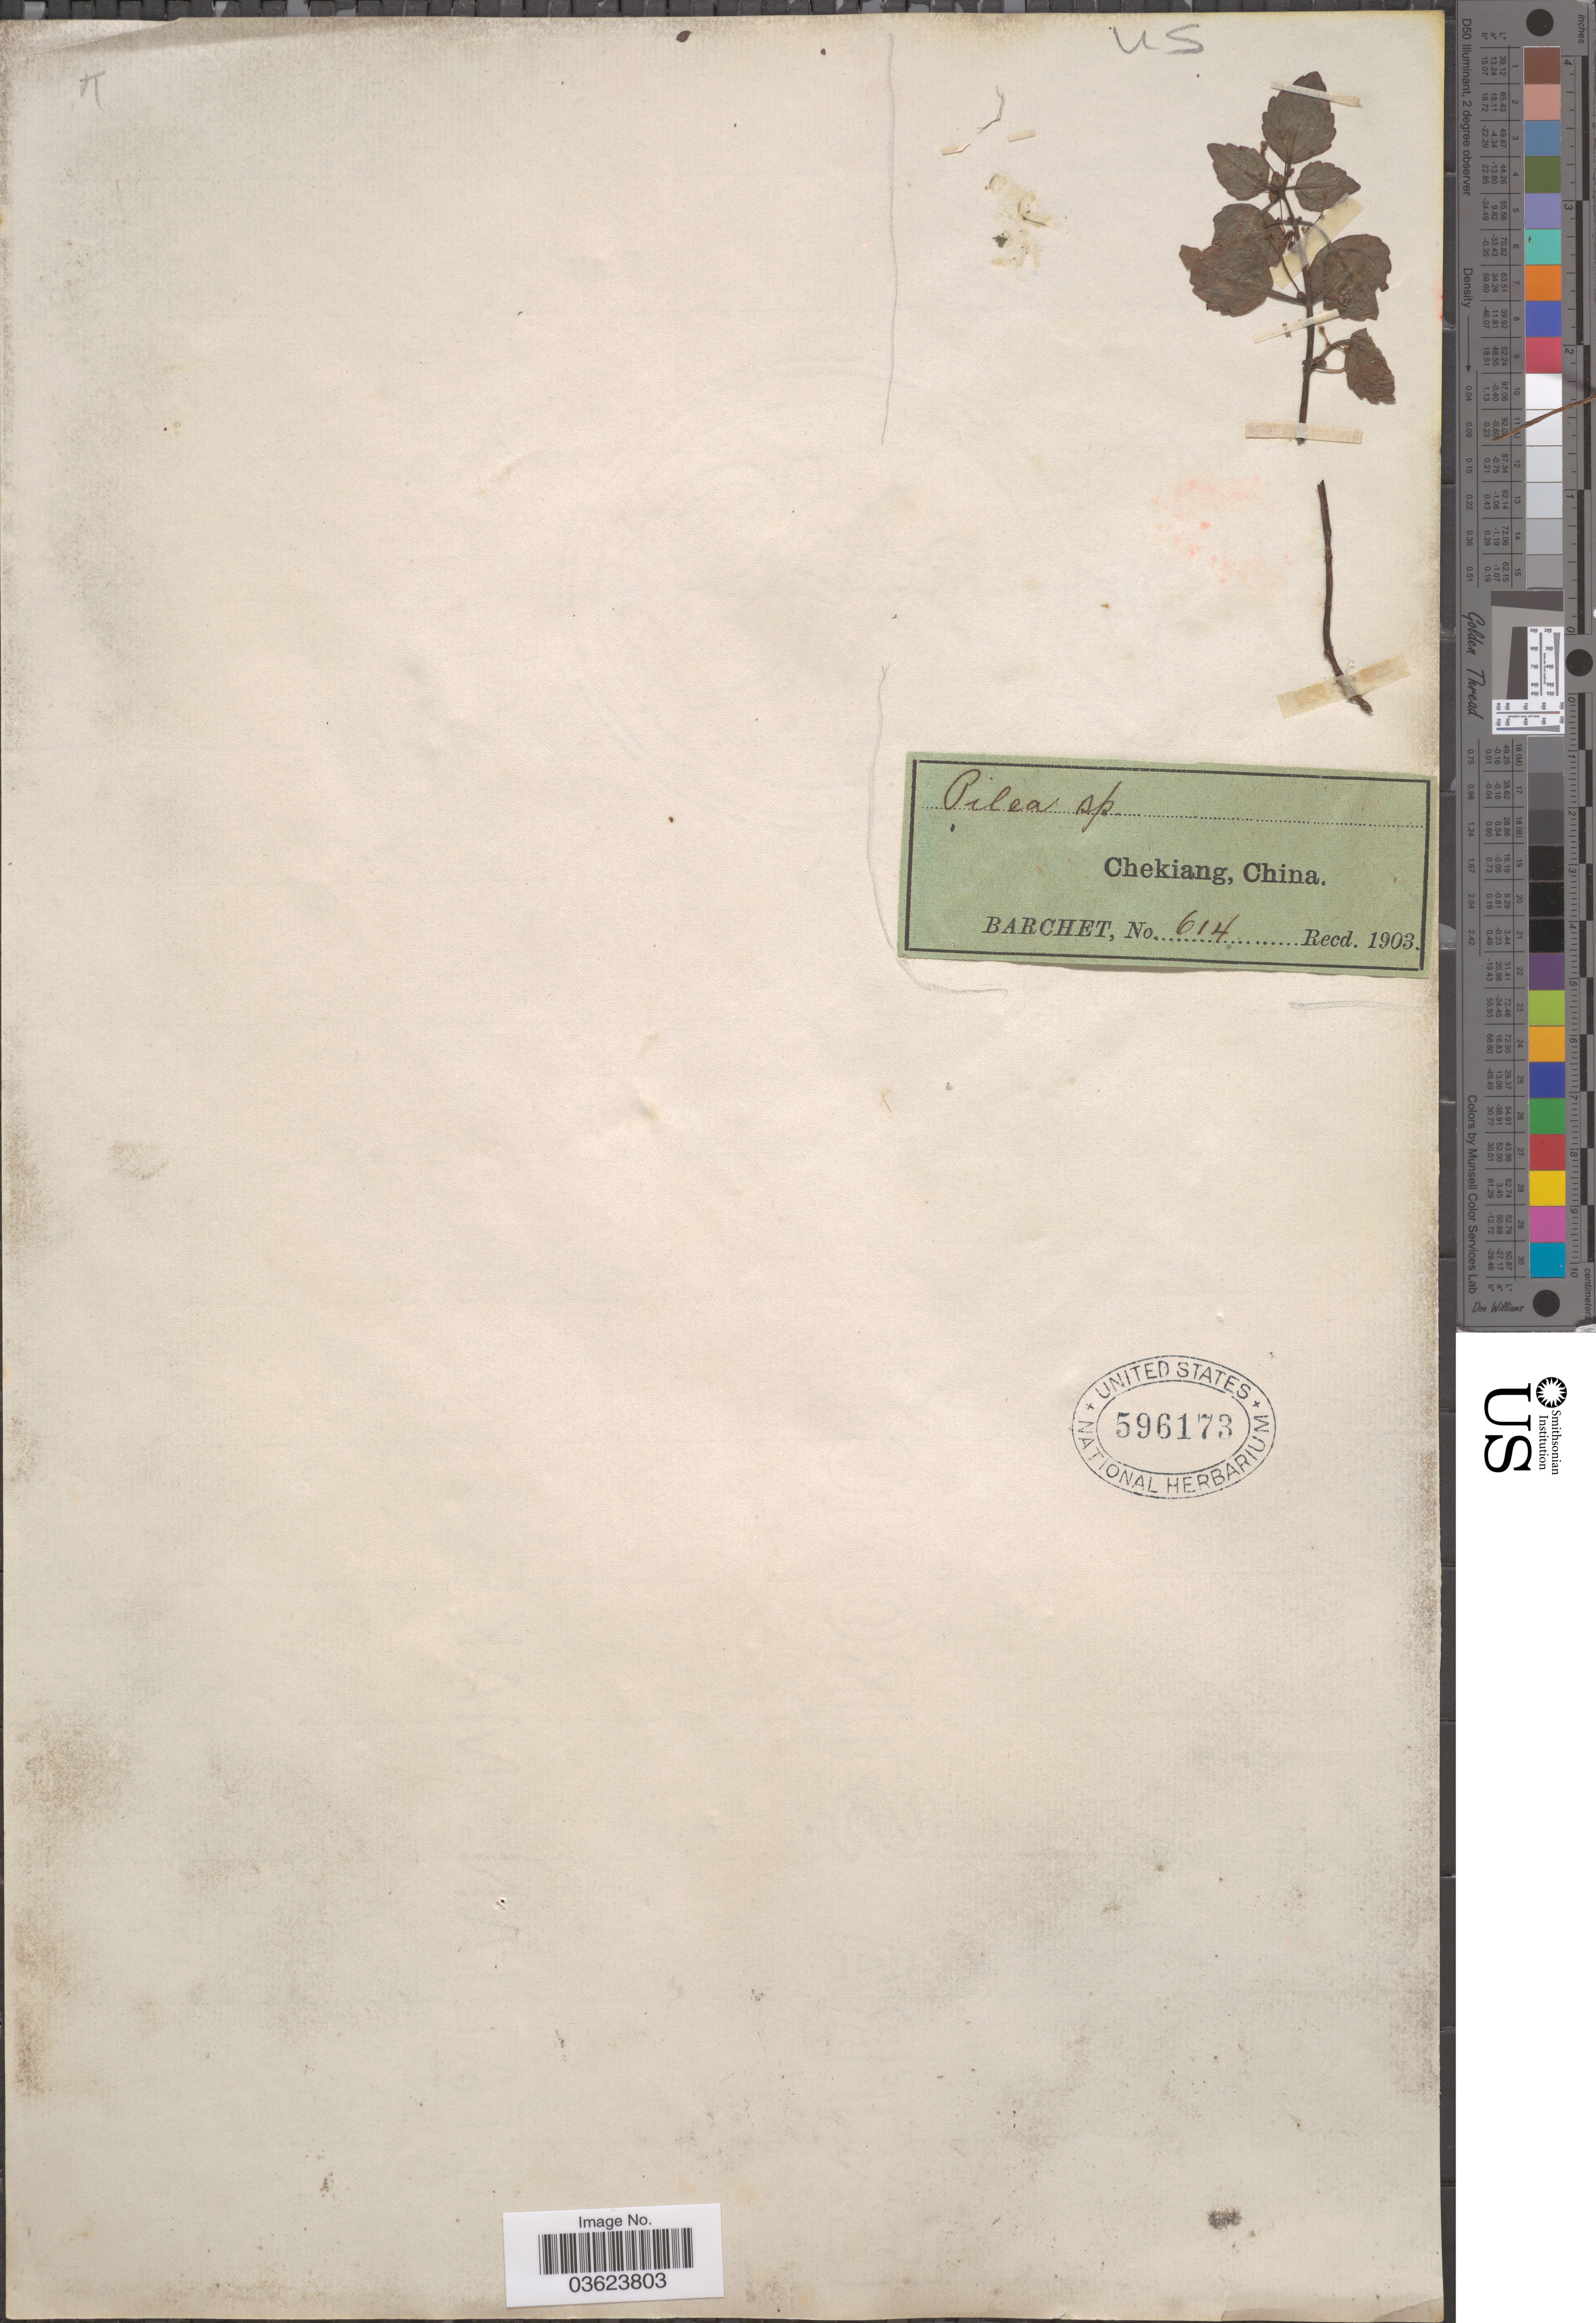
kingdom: Plantae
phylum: Tracheophyta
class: Magnoliopsida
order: Rosales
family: Urticaceae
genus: Pilea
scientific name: Pilea sp.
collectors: Barchet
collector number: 614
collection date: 1903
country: China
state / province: Zhejiang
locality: Chekiang.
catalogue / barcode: US 596173